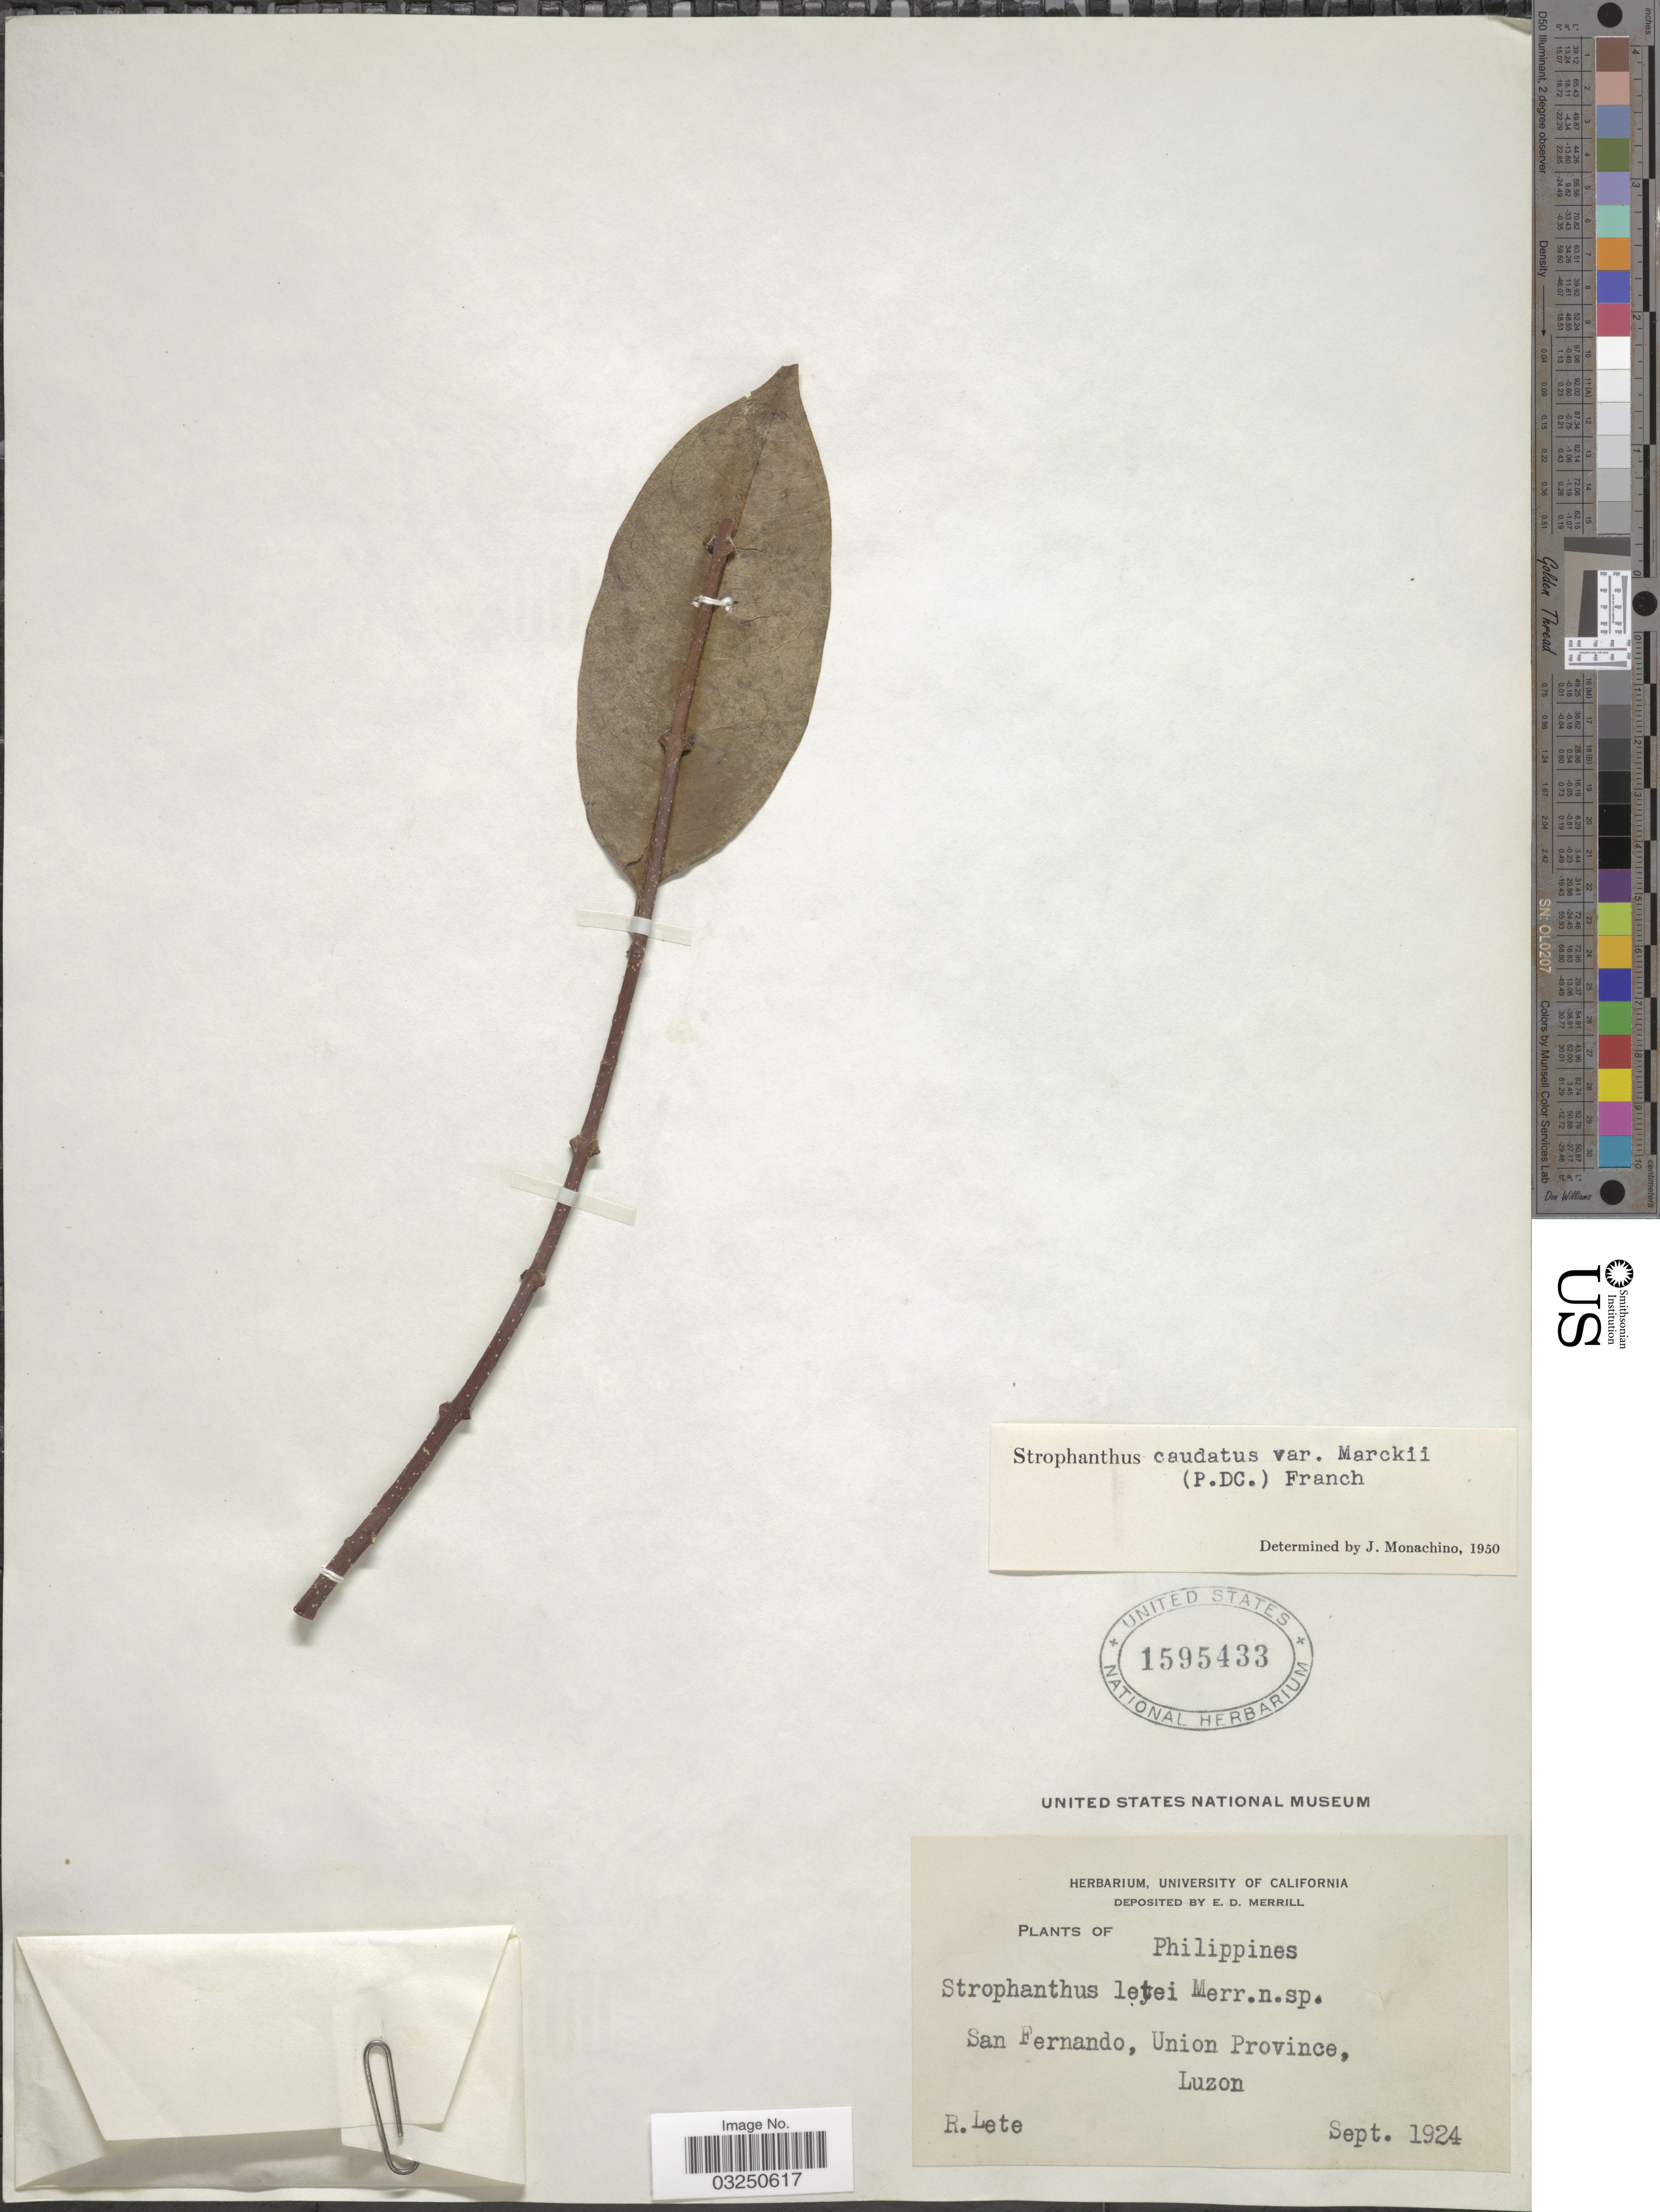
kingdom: Plantae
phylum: Tracheophyta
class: Magnoliopsida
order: Gentianales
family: Apocynaceae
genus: Strophanthus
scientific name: Strophanthus caudatus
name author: (L.) Kurz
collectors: R. Lete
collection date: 1924-09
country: Philippines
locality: San Fernando, Union Province, Luzon.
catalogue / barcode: US 1595433